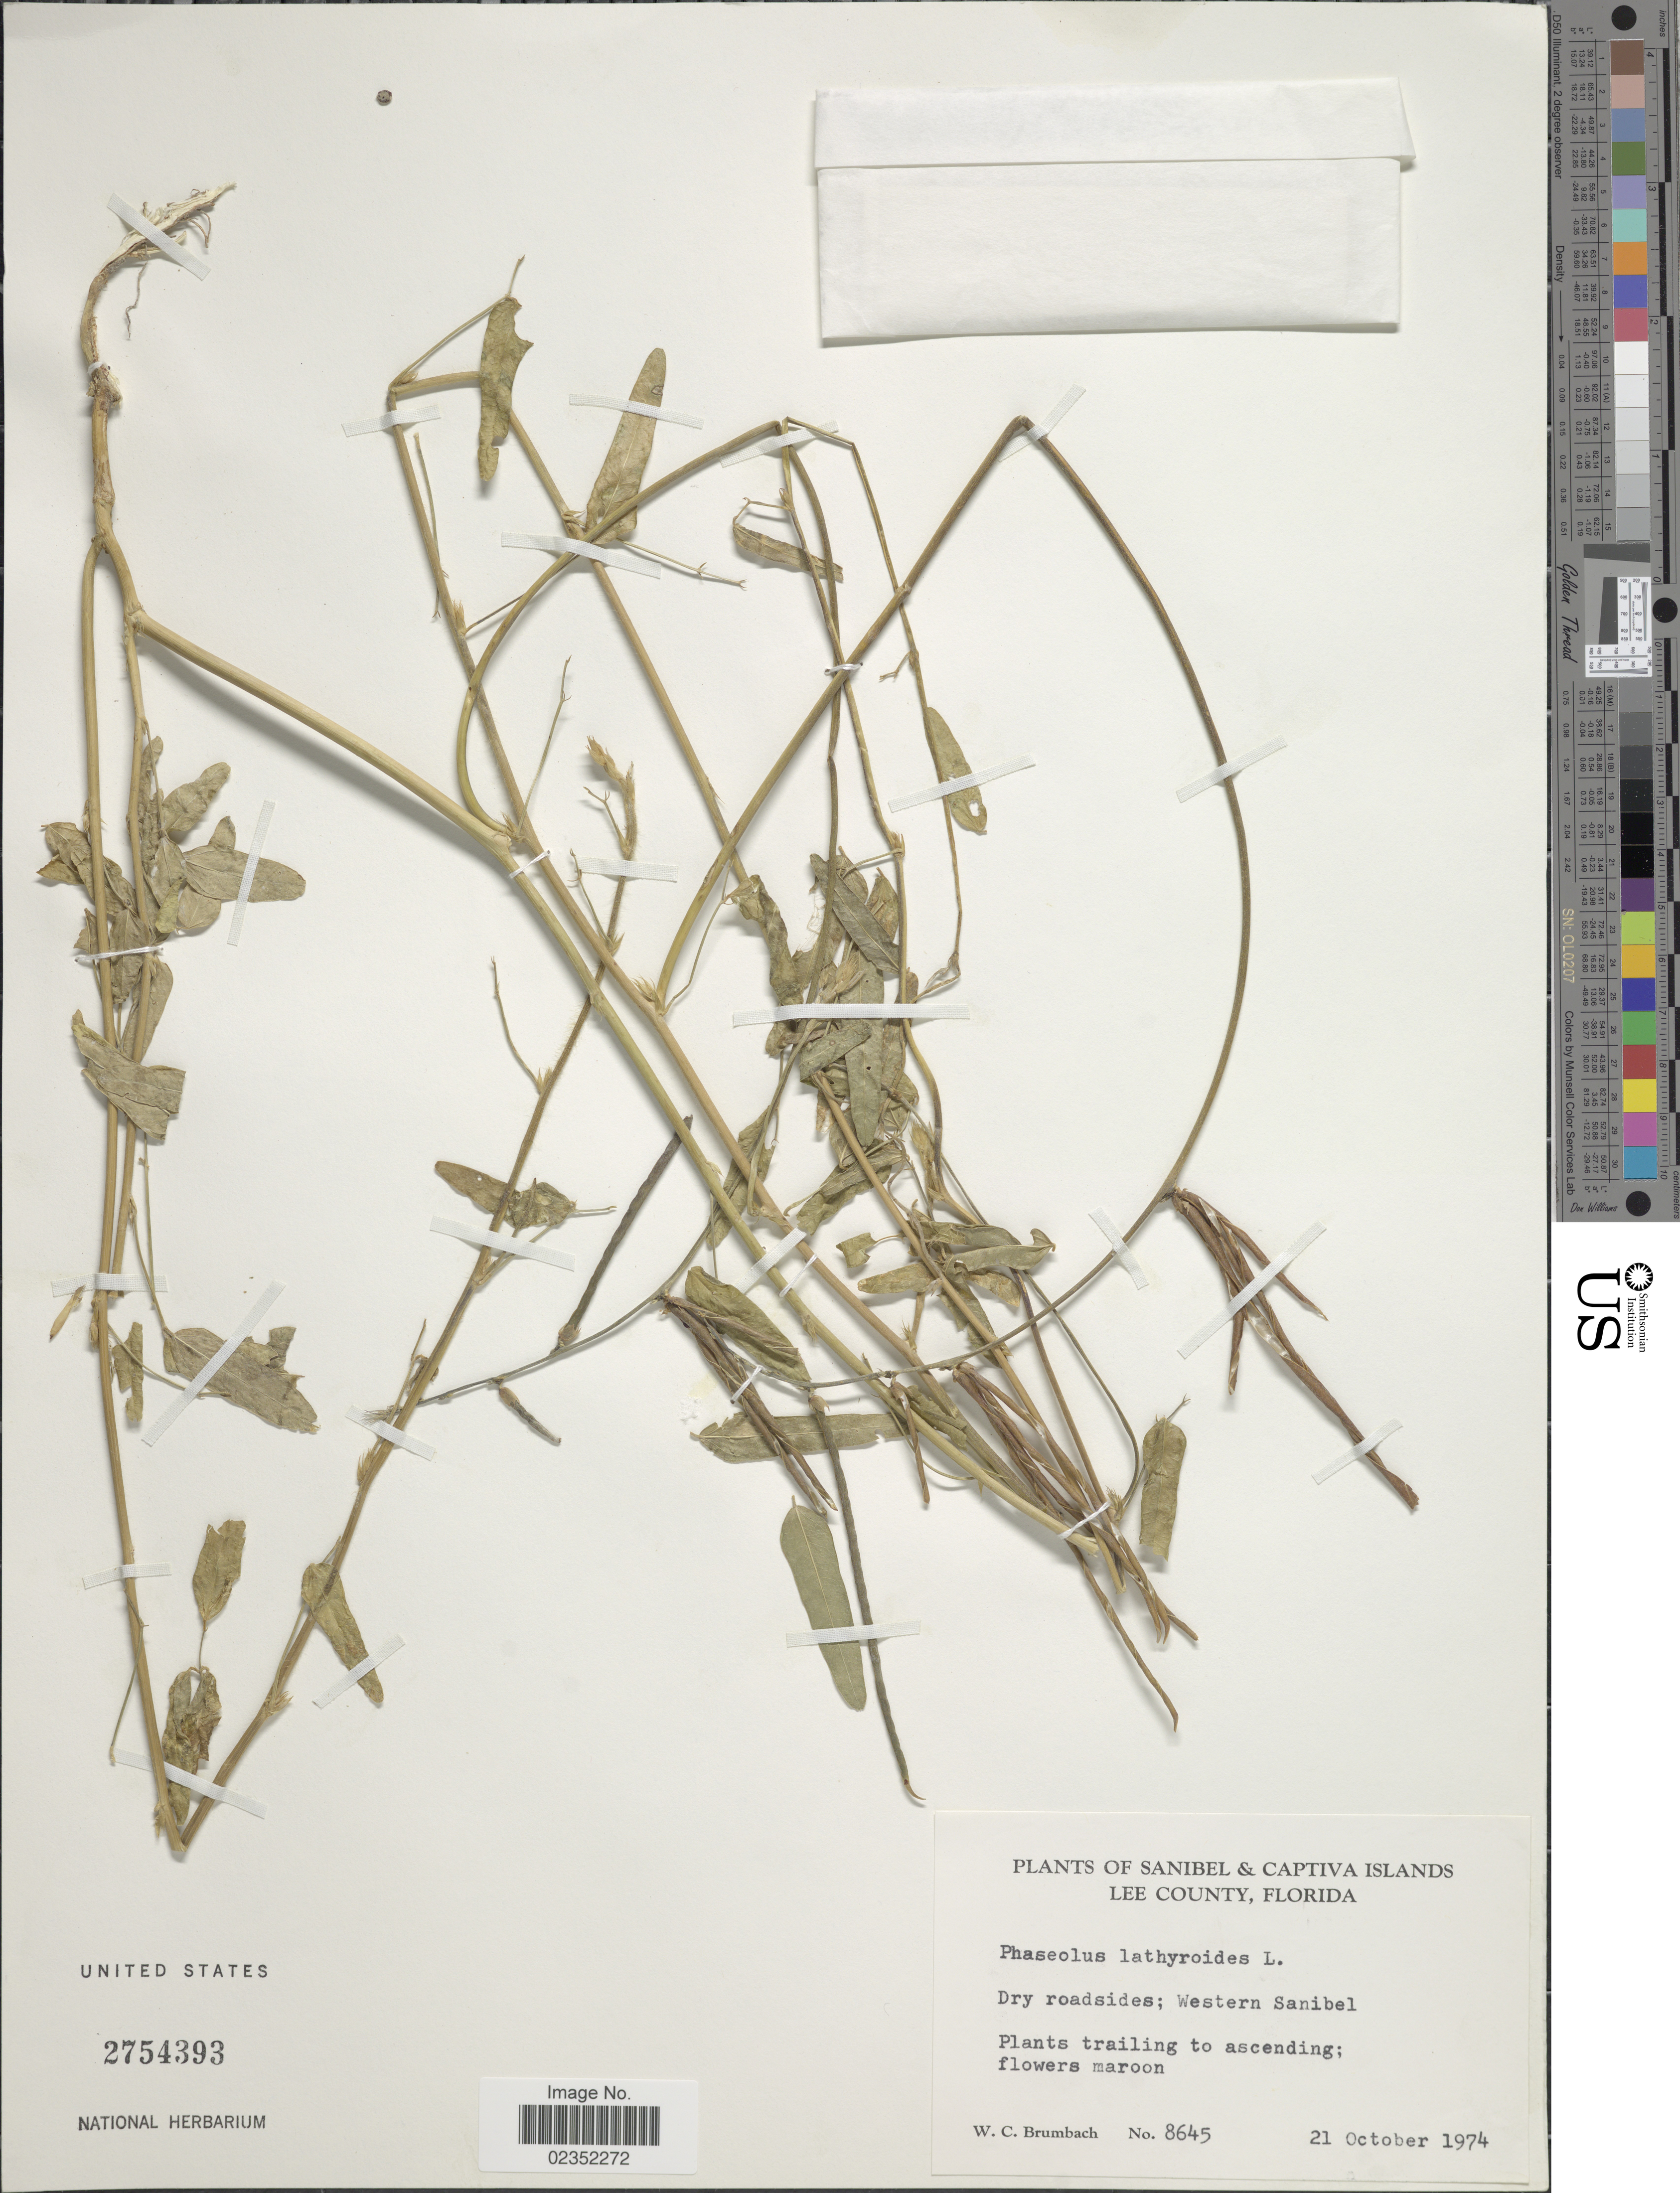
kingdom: Plantae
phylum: Tracheophyta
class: Magnoliopsida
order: Fabales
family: Fabaceae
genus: Macroptilium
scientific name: Macroptilium lathyroides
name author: (L.) Urb.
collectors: W. C. Brumbach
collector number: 8645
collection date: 1974-10-21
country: United States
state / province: Florida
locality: Sanibel & Captiva Islands. Lee County, Florida. Dry roadsides; Western Sanibel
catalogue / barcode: US 2754393